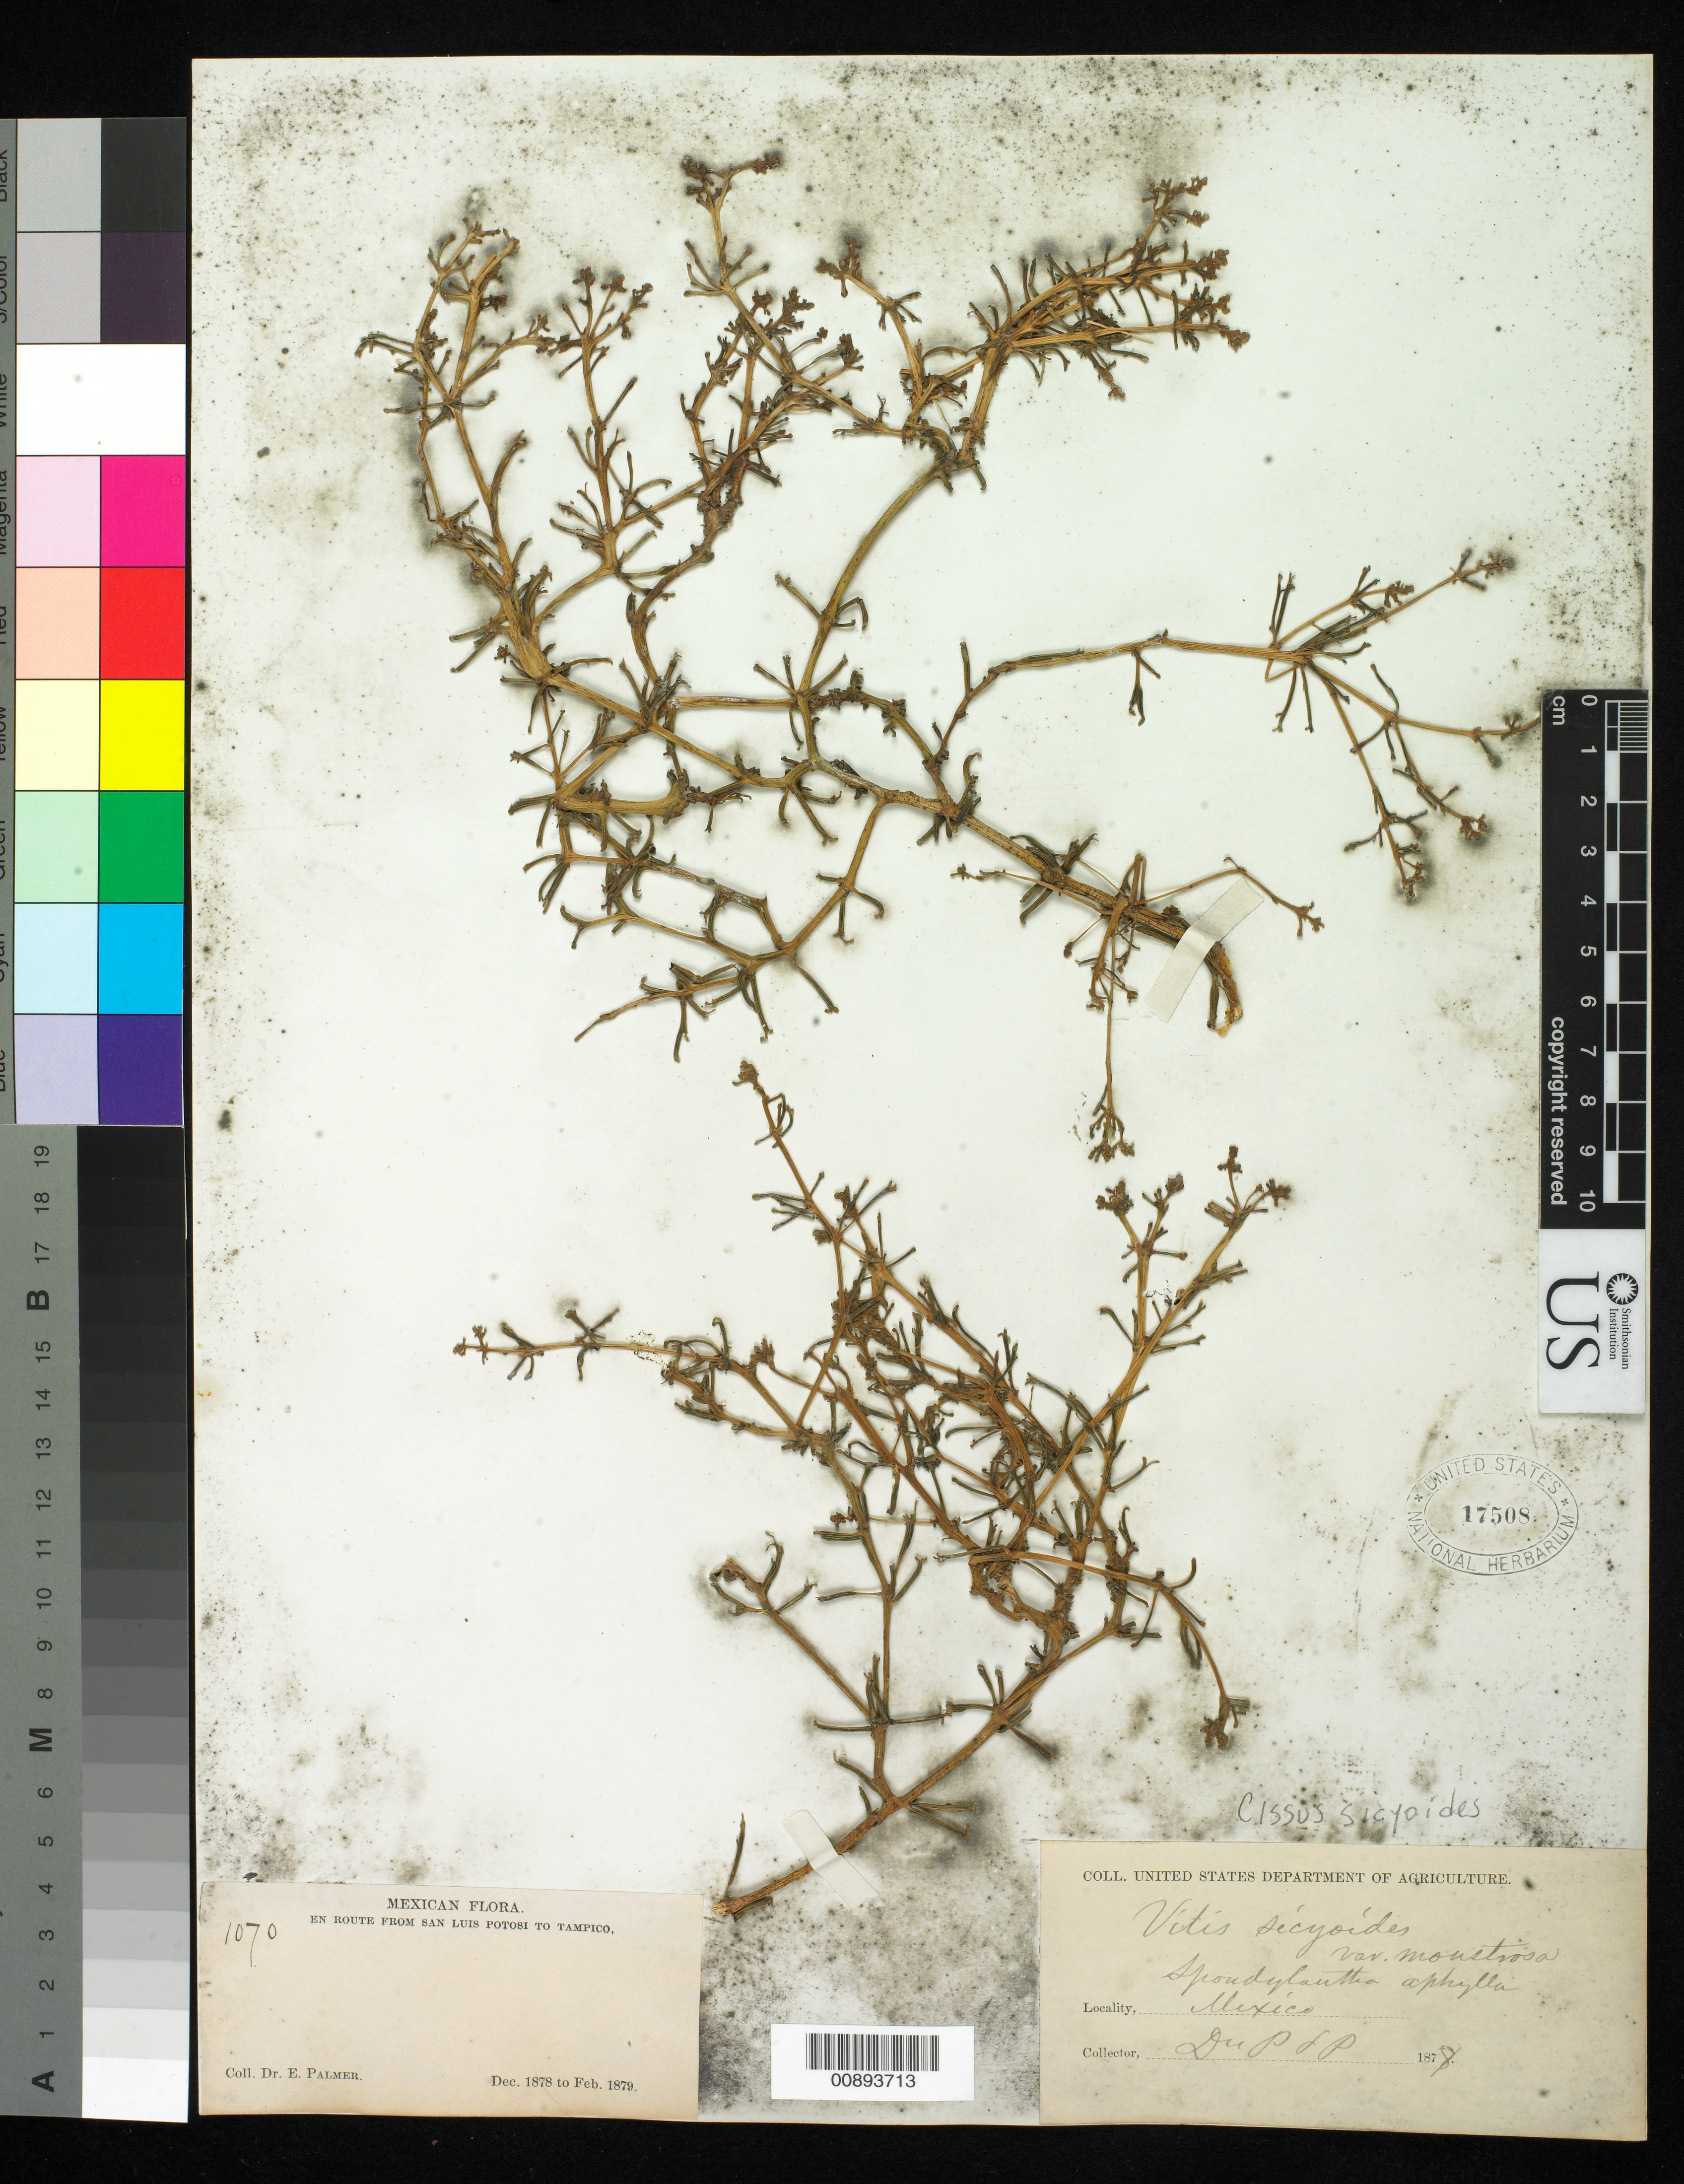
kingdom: Plantae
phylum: Tracheophyta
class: Magnoliopsida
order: Vitales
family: Vitaceae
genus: Cissus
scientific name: Cissus sicyoides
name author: L.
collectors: E. Palmer & C. C. Parry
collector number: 1070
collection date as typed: Dec 1878 to -- Feb 1879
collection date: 1878-12/1879-02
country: Mexico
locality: En route from San Luis Potosí to Tampico, Tamaulipas.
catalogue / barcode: US 17508